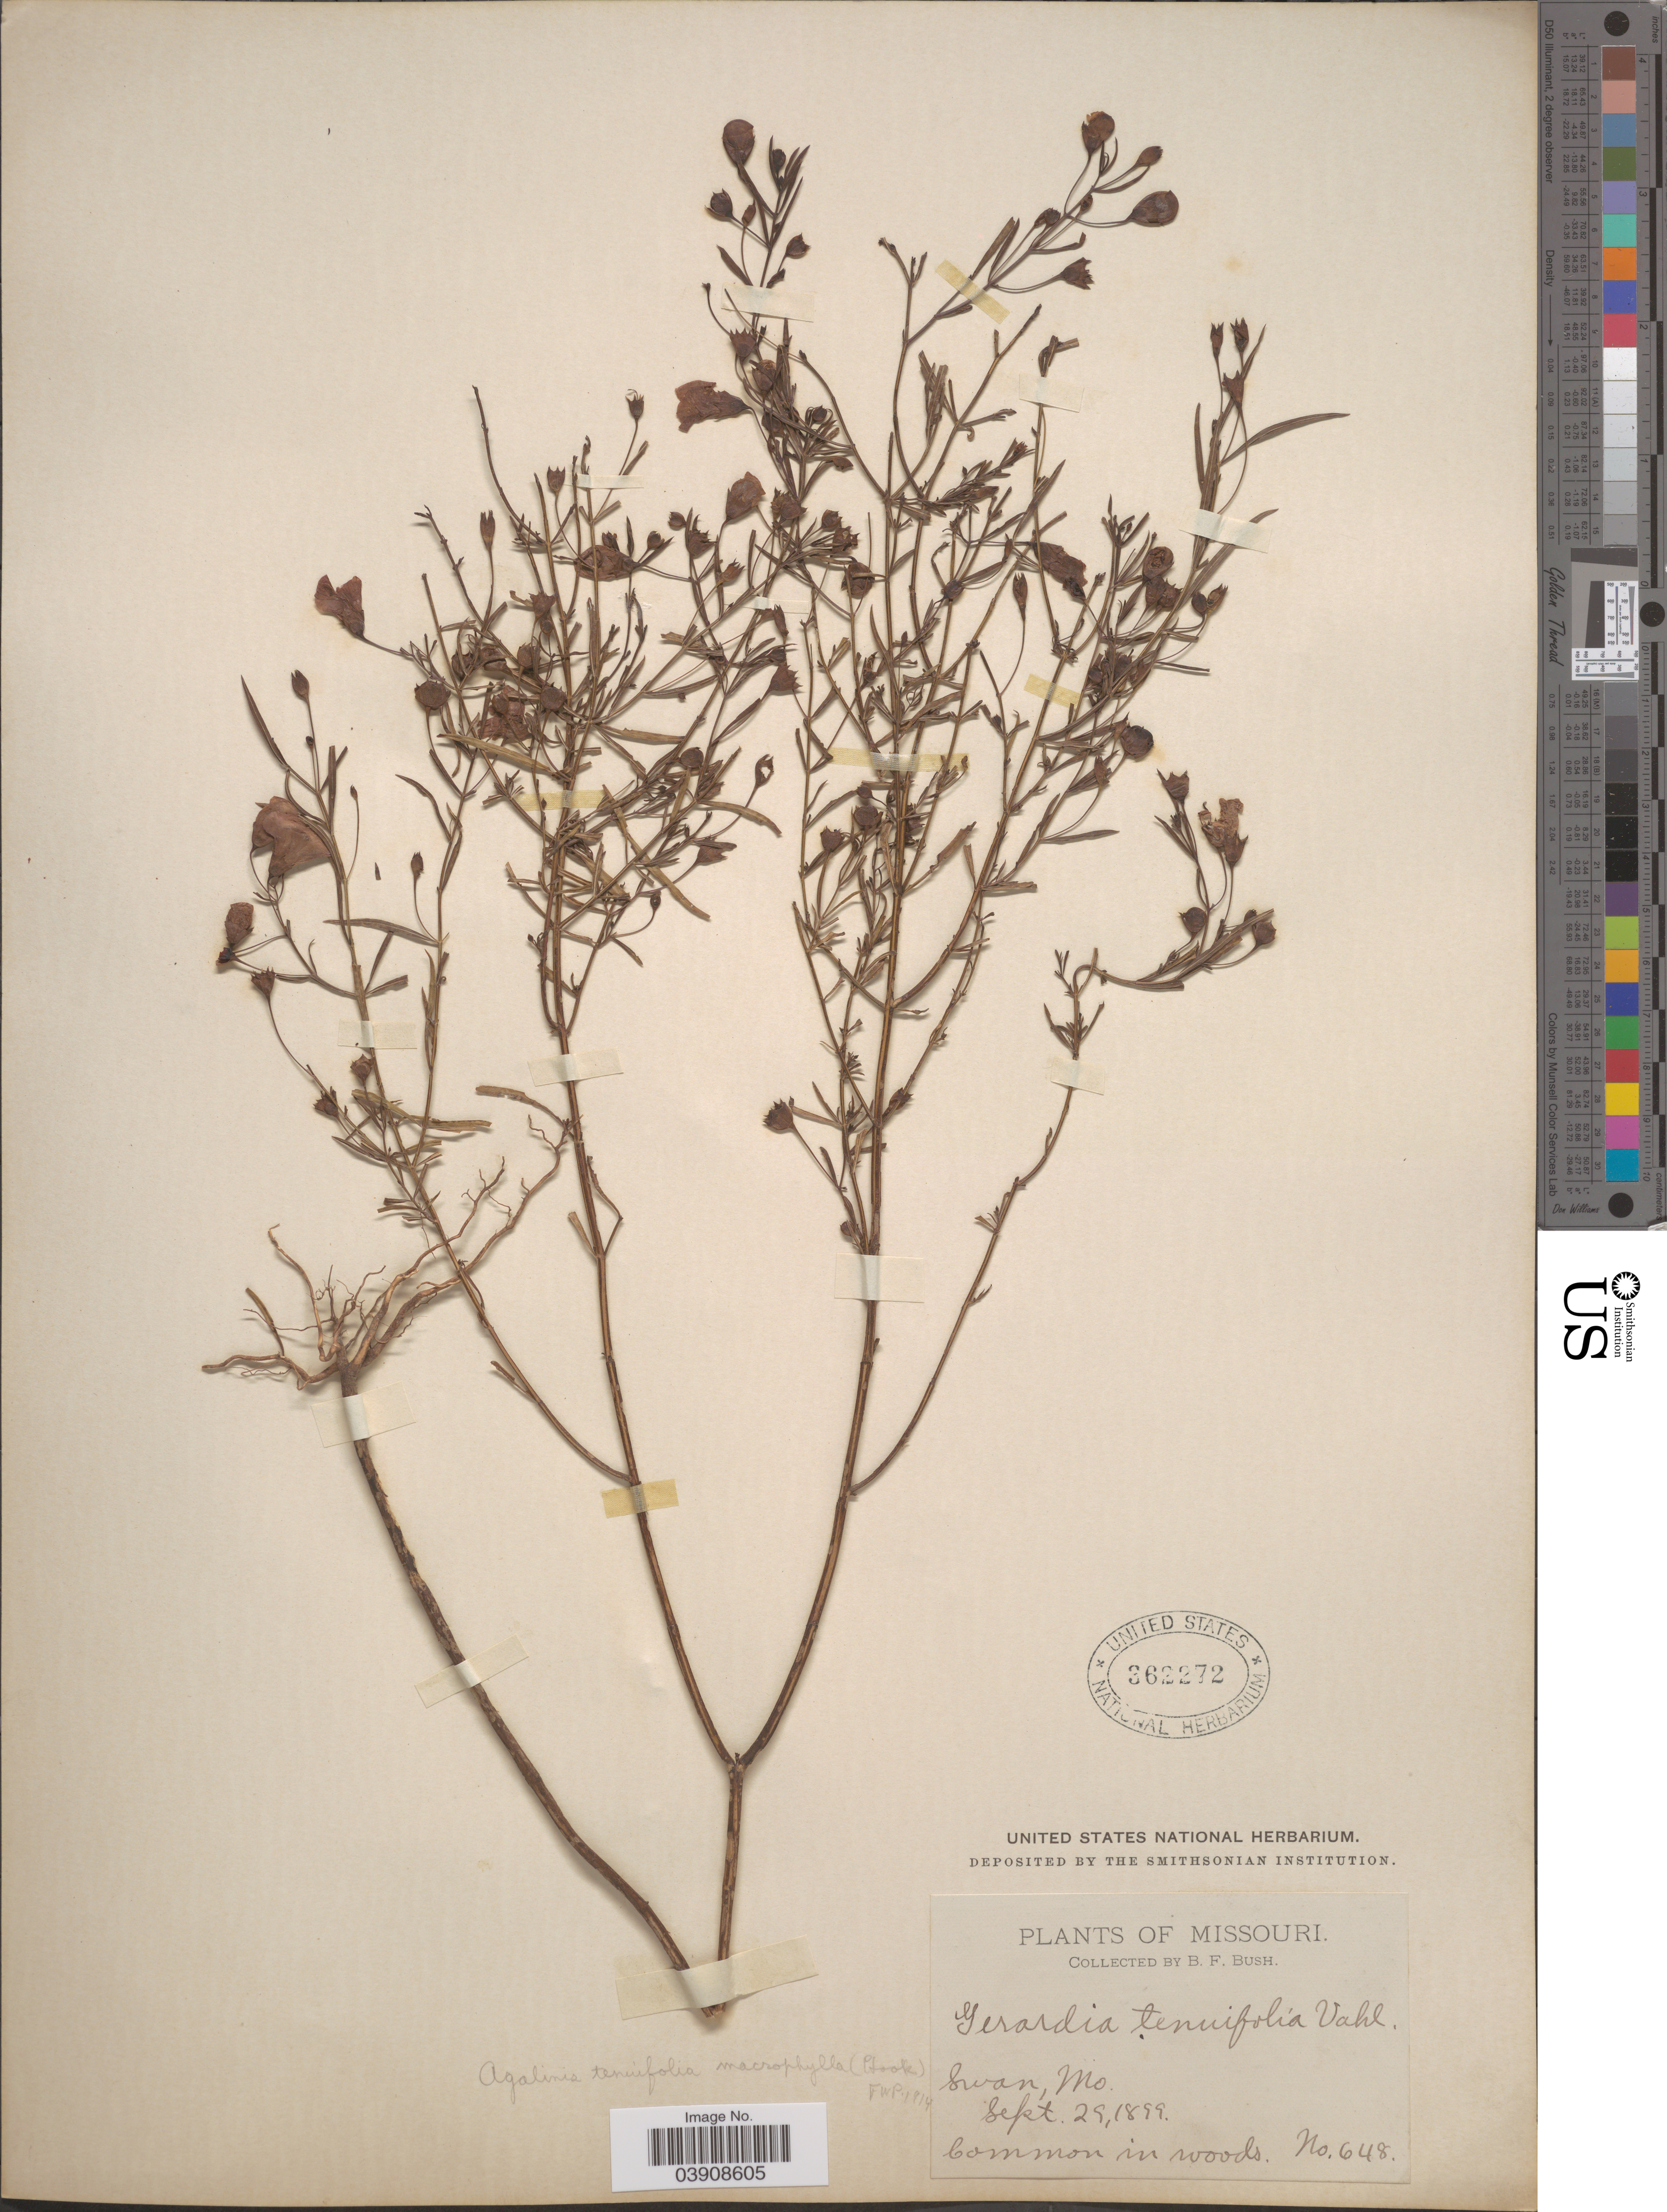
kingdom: Plantae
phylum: Tracheophyta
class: Magnoliopsida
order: Lamiales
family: Orobanchaceae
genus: Agalinis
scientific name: Agalinis tenuifolia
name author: (Vahl) Raf.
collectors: B. F. Bush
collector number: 648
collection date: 1899-08-29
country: United States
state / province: Missouri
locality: Swan.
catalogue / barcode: US 362272